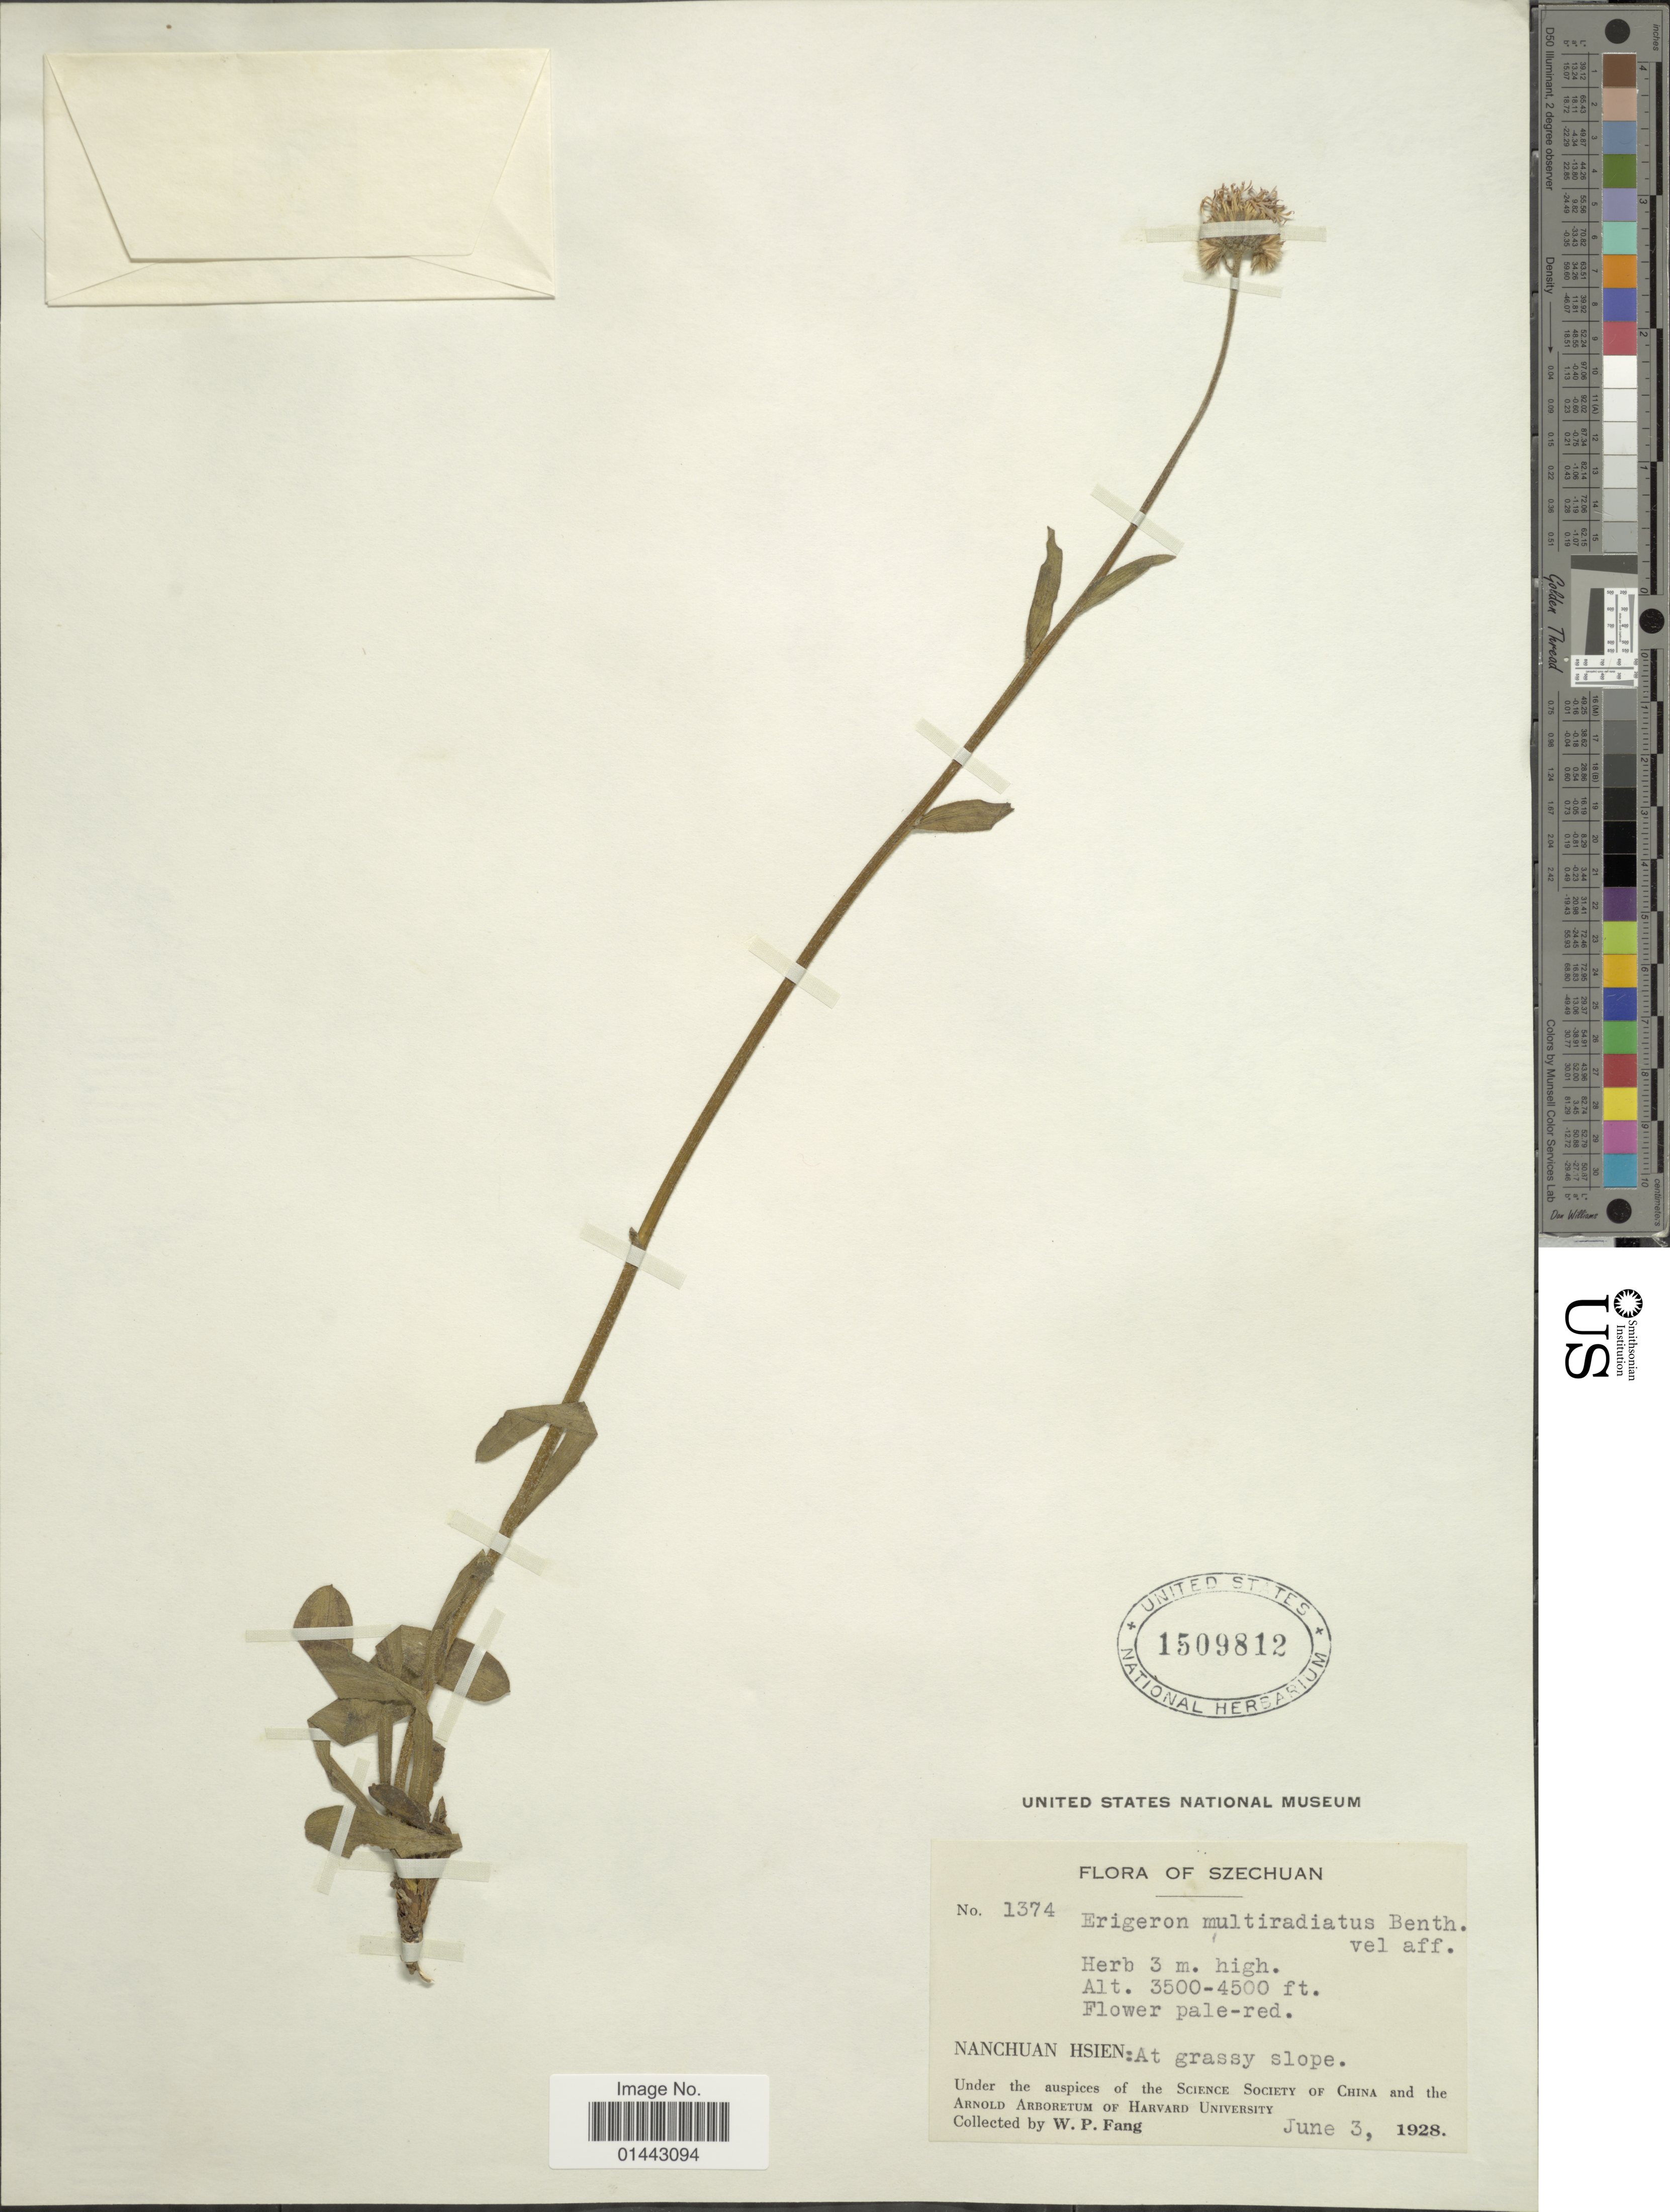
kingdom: Plantae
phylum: Tracheophyta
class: Magnoliopsida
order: Asterales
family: Asteraceae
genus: Erigeron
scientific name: Erigeron multiradiatus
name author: (Lindl. ex DC.) Benth. ex C.B. Clarke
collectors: W. P. Fang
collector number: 1374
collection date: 1928-06-03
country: China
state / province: Sichuan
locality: Szechuan, Nanchuan Hsien: at grassy slope.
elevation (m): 1067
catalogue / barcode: US 1509812